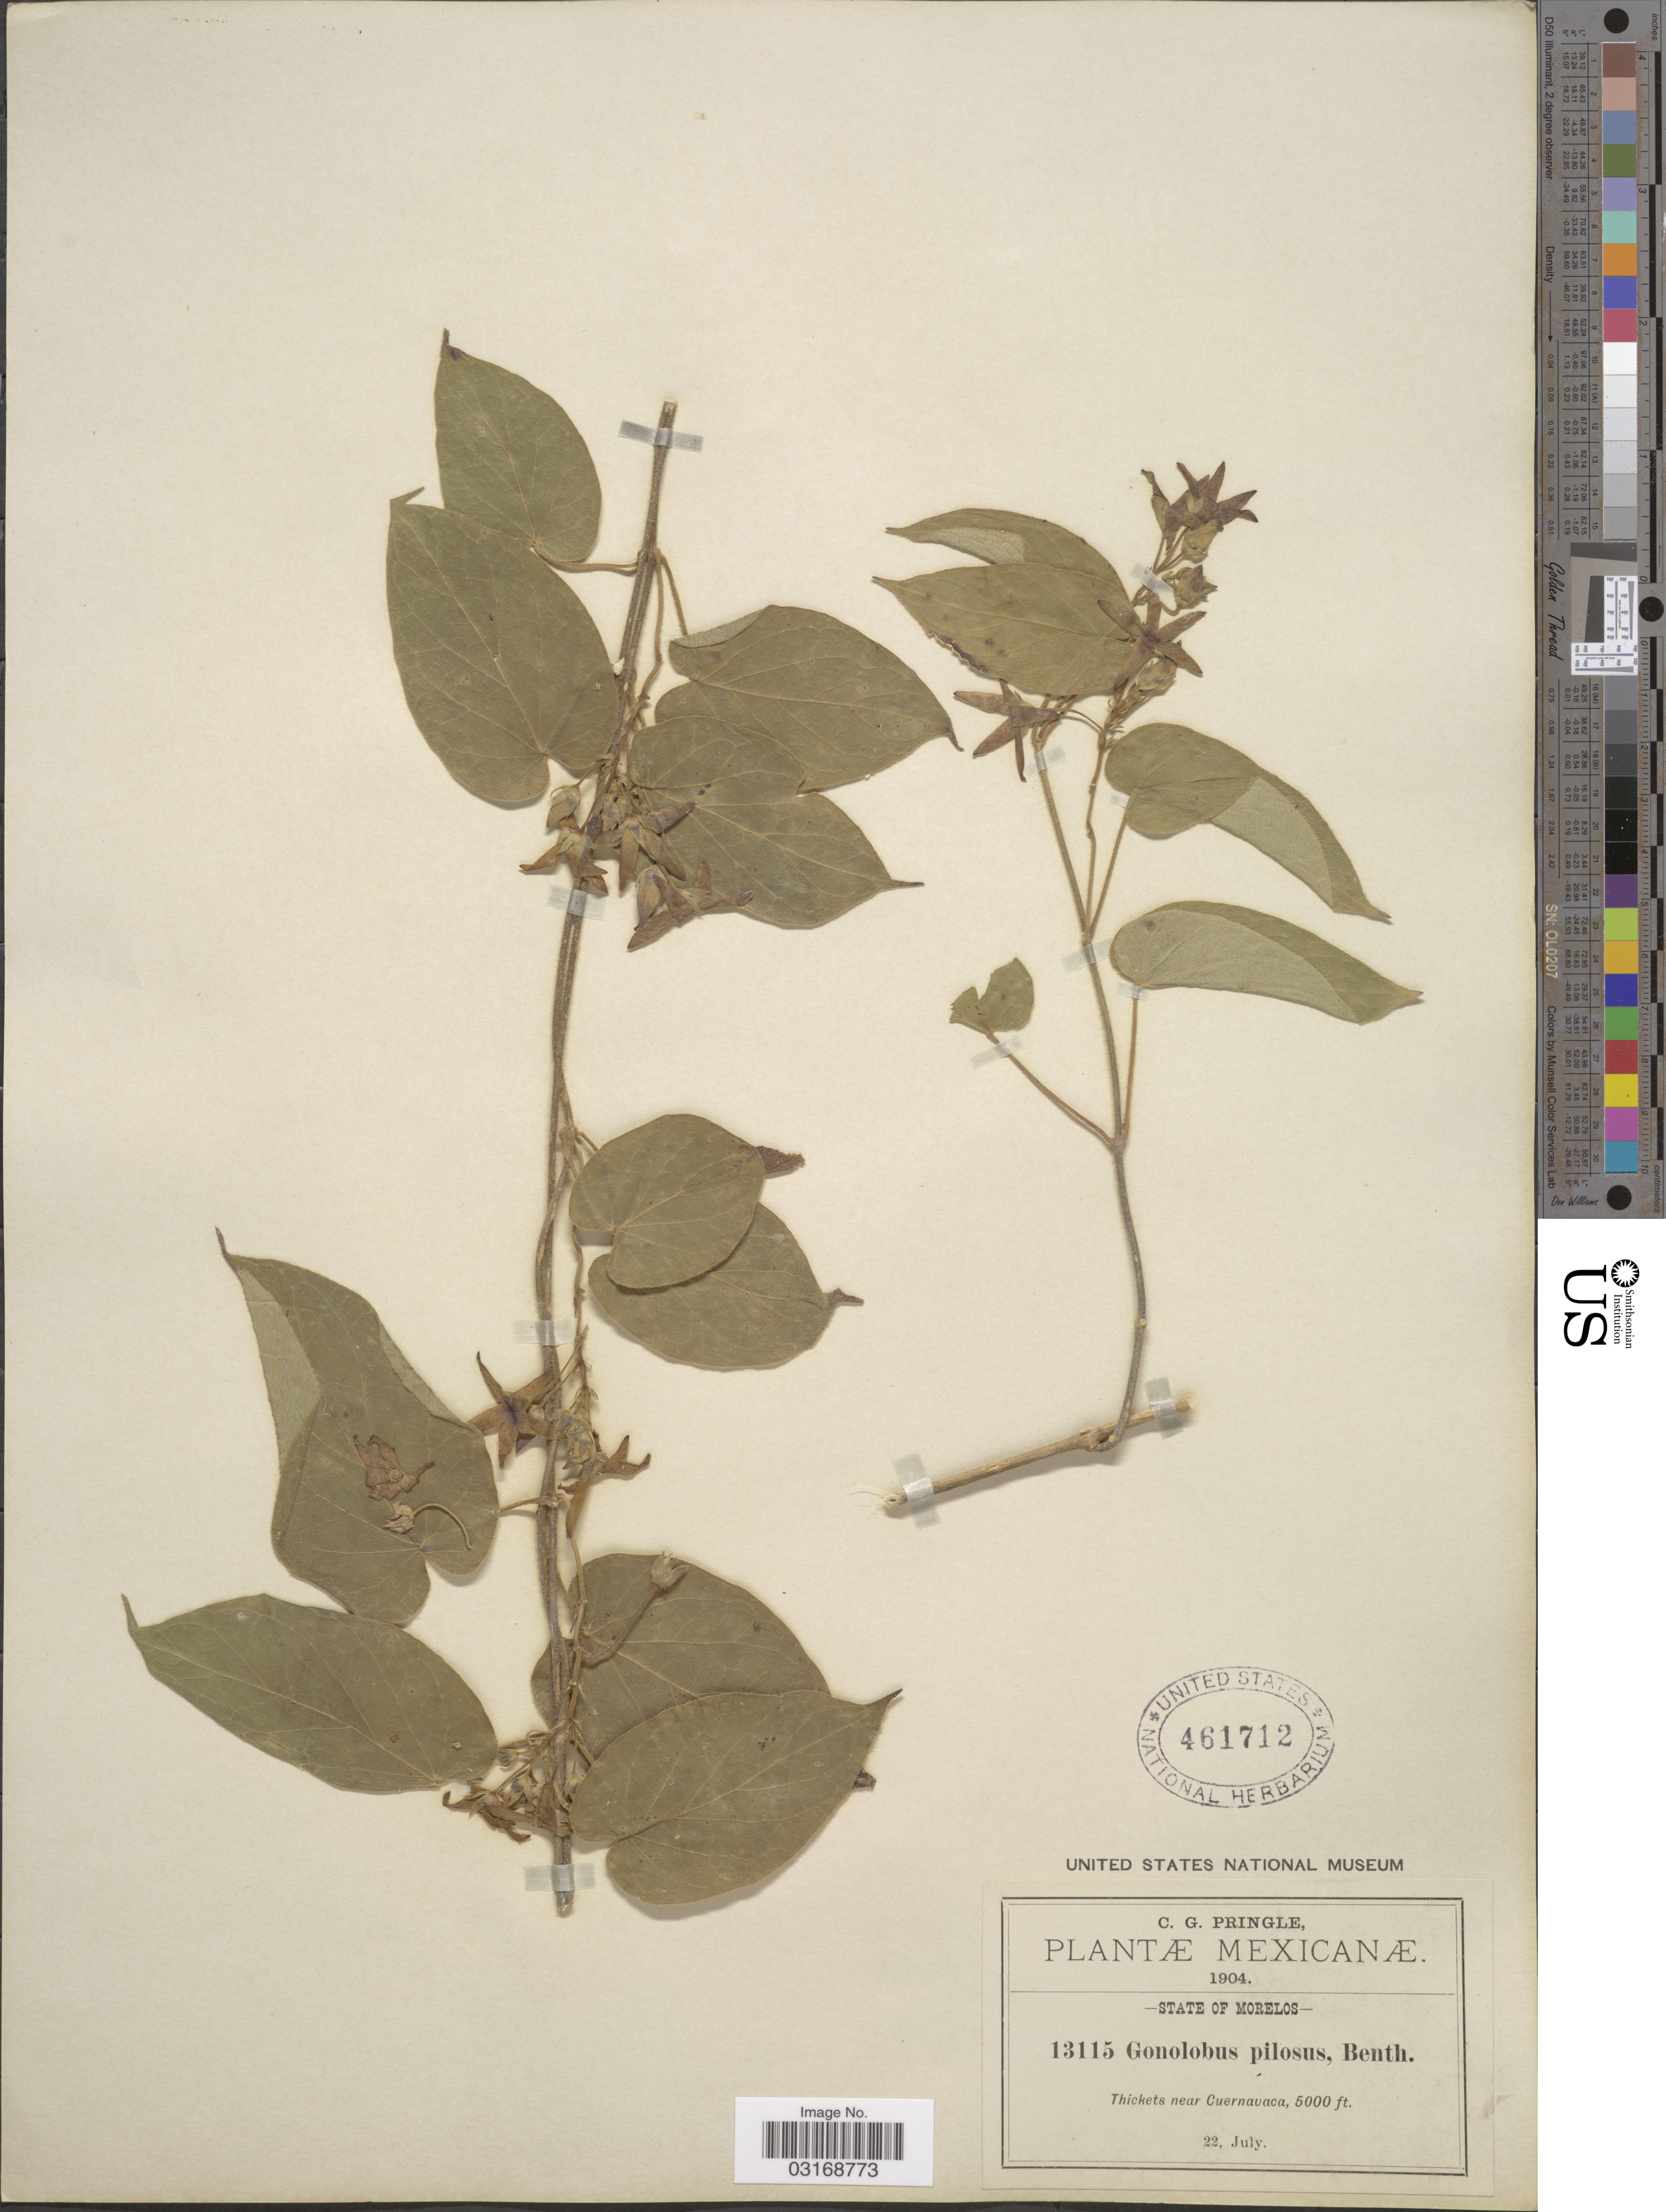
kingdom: Plantae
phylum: Tracheophyta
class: Magnoliopsida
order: Gentianales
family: Apocynaceae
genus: Matelea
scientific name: Matelea pilosa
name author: (Benth.) Woodson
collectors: C. G. Pringle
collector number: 13115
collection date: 1904-07-22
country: Mexico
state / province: Morelos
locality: State of Morelos. Thickets near Cuernavaca.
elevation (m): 1524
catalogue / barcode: US 461712